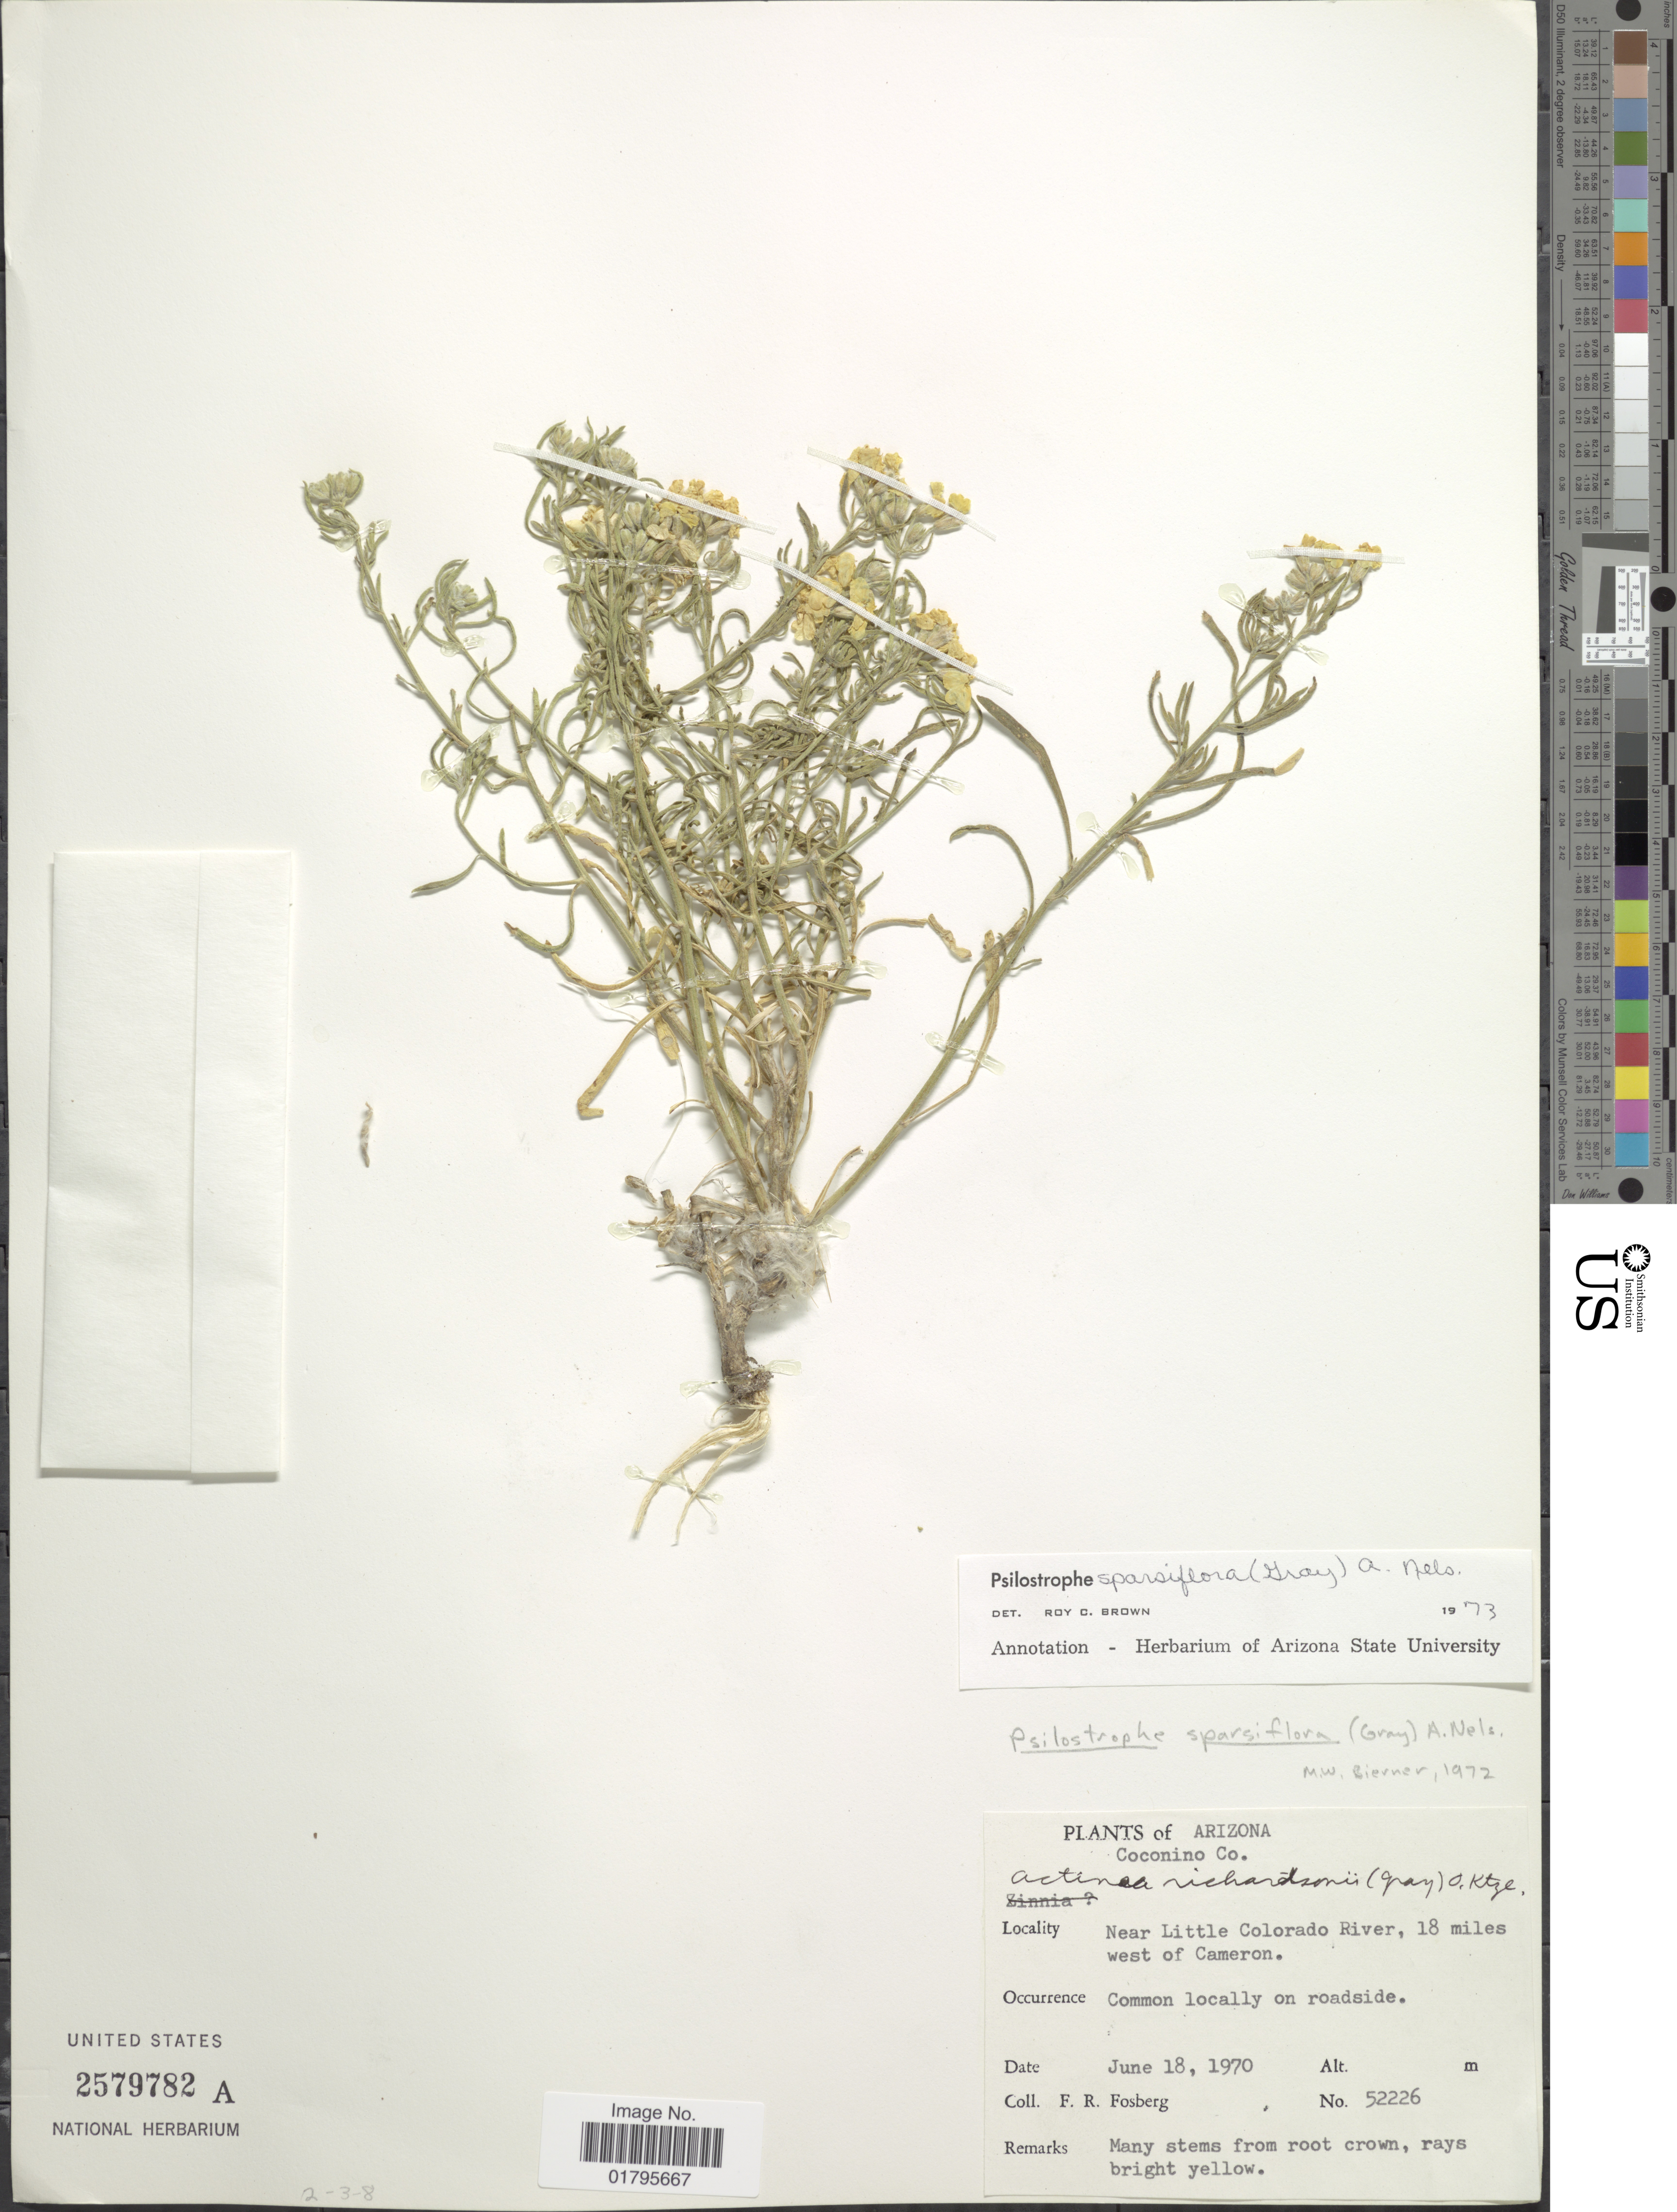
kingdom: Plantae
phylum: Tracheophyta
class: Magnoliopsida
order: Asterales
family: Asteraceae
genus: Psilostrophe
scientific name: Psilostrophe sparsiflora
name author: (A. Gray) A. Nelson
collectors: F. R. Fosberg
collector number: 52226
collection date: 1970-06-18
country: United States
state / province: Arizona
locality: Coconino Co. Near Little Clorado River, 18 miles west of Cameron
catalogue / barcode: US 2579782A